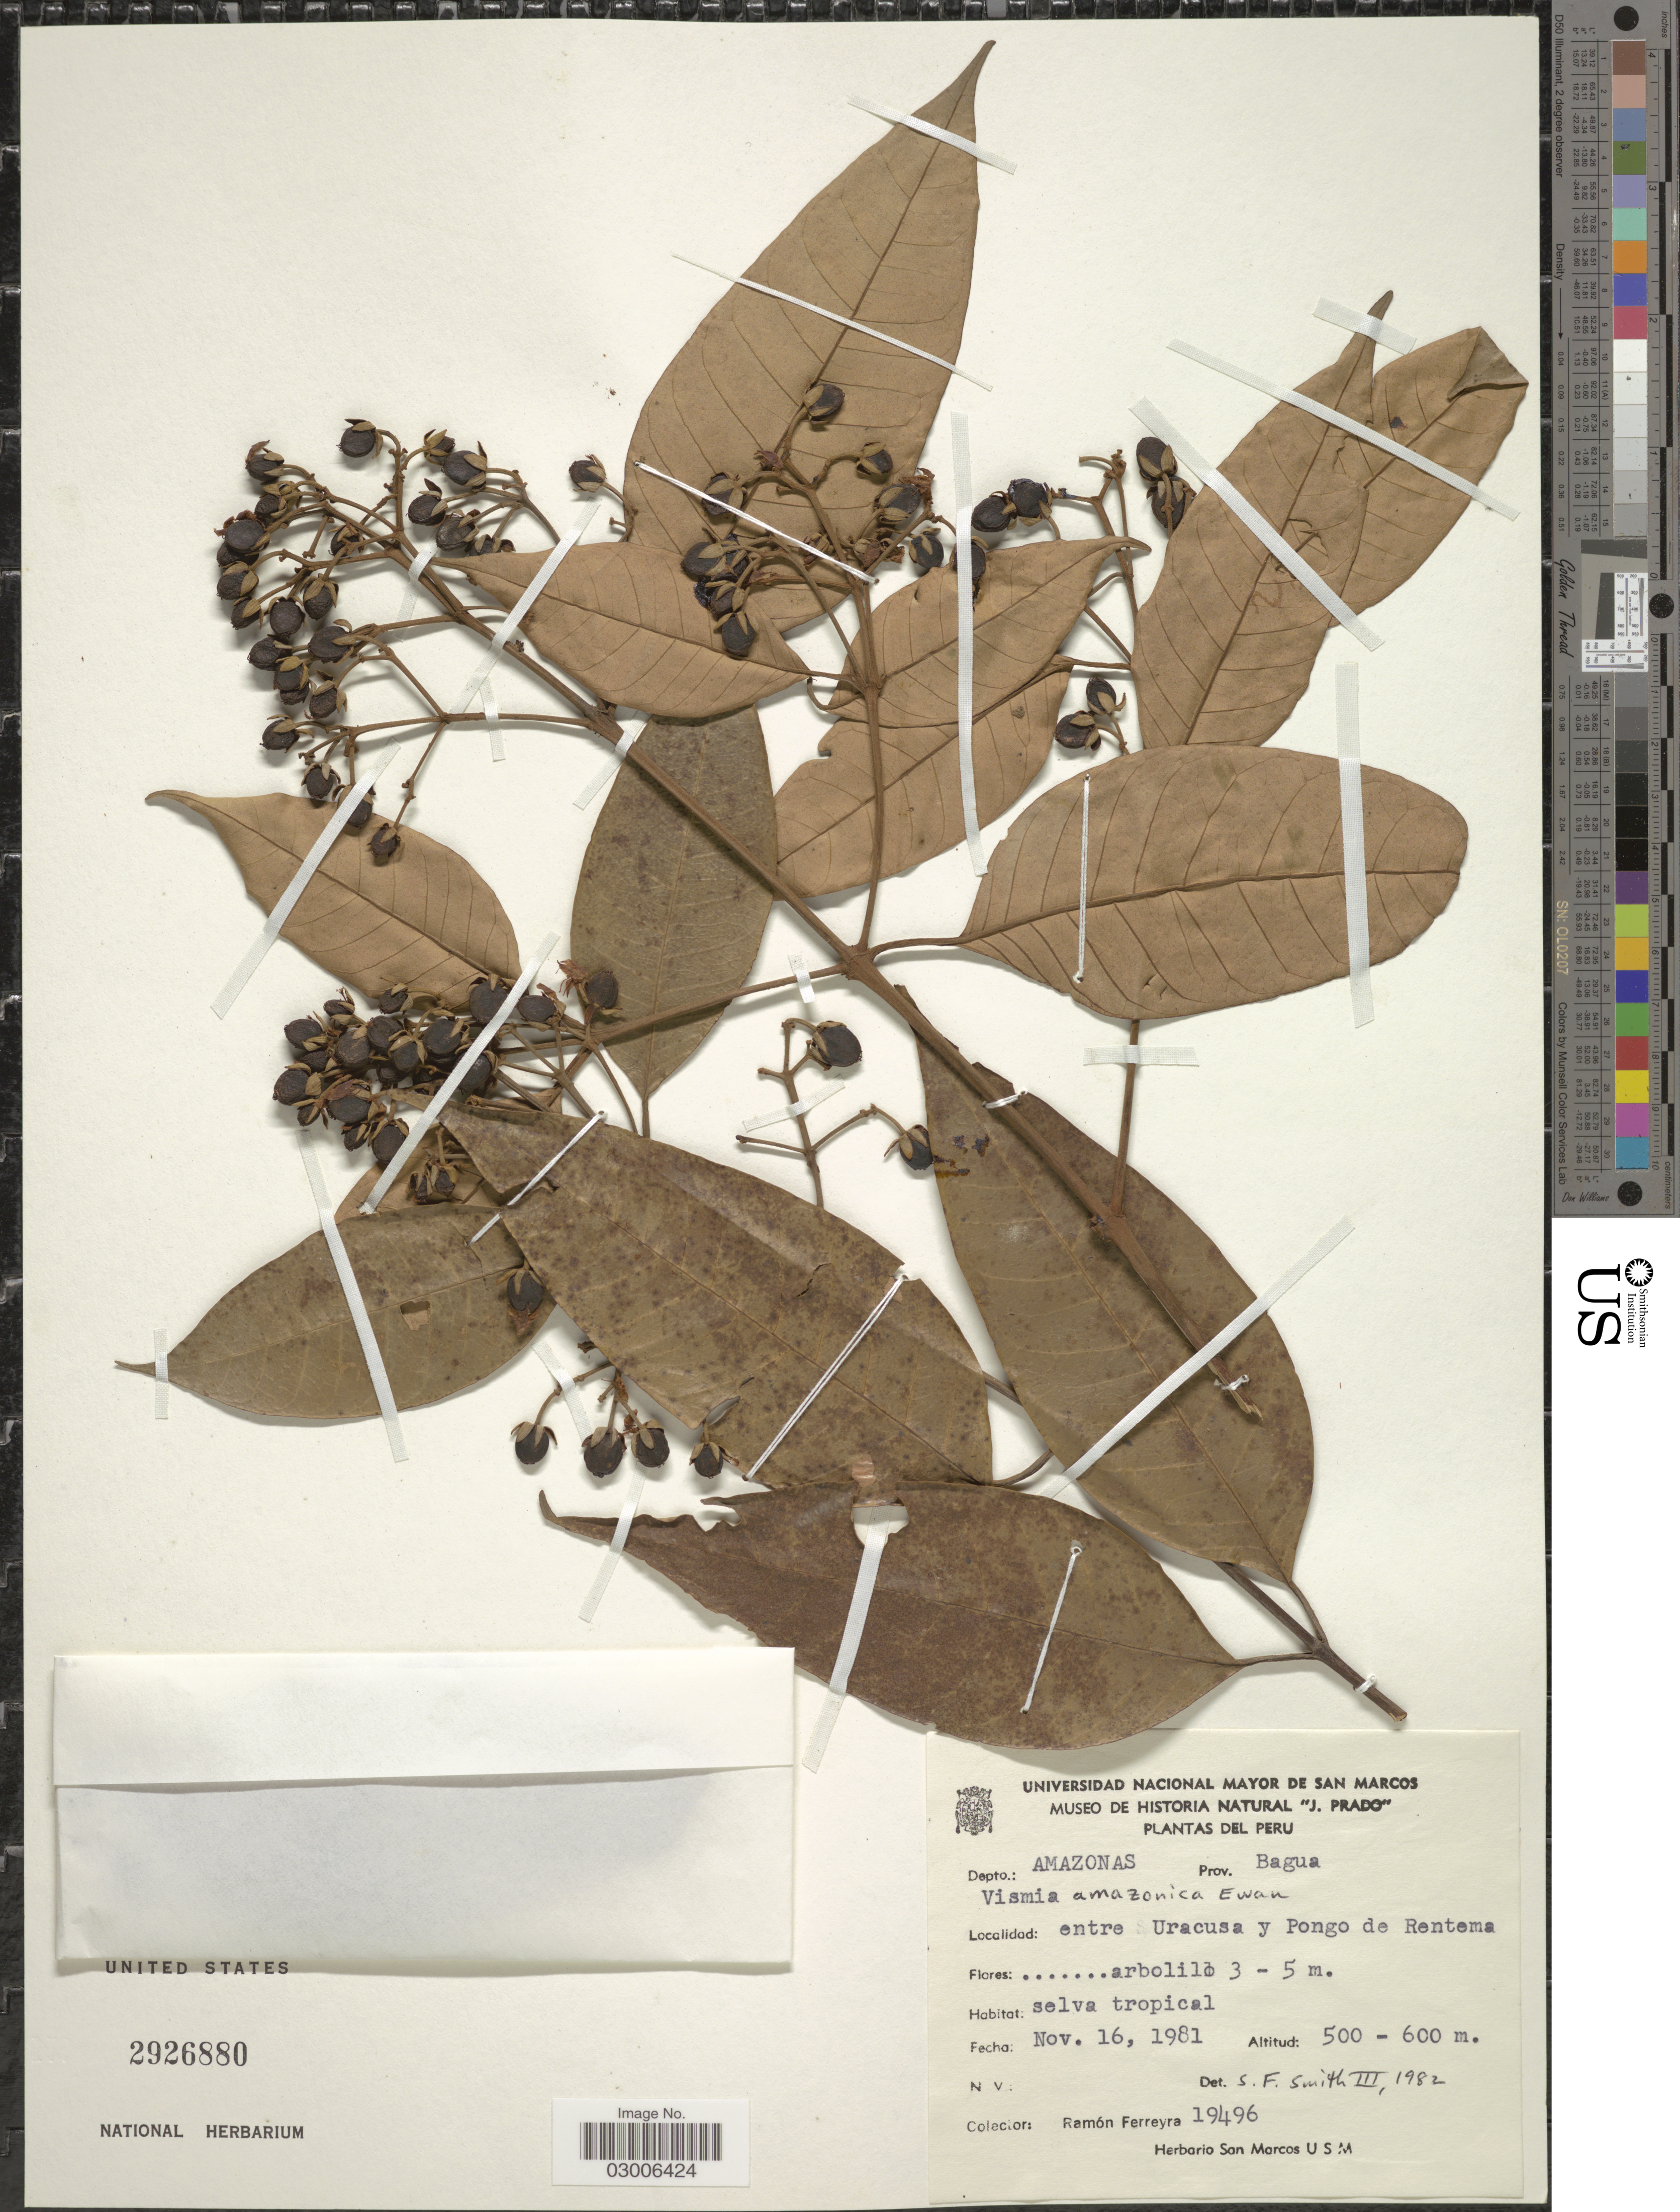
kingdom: Plantae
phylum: Tracheophyta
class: Magnoliopsida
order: Malpighiales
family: Hypericaceae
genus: Vismia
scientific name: Vismia amazonica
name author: Ewan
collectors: R. A. Ferreyra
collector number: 19496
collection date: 1981-11-16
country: Peru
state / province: Amazonas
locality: Depto.: Amazonas. Prov. Bagua. Entre Uracusa y Pongo de Rentema.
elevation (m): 500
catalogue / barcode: US 2926880